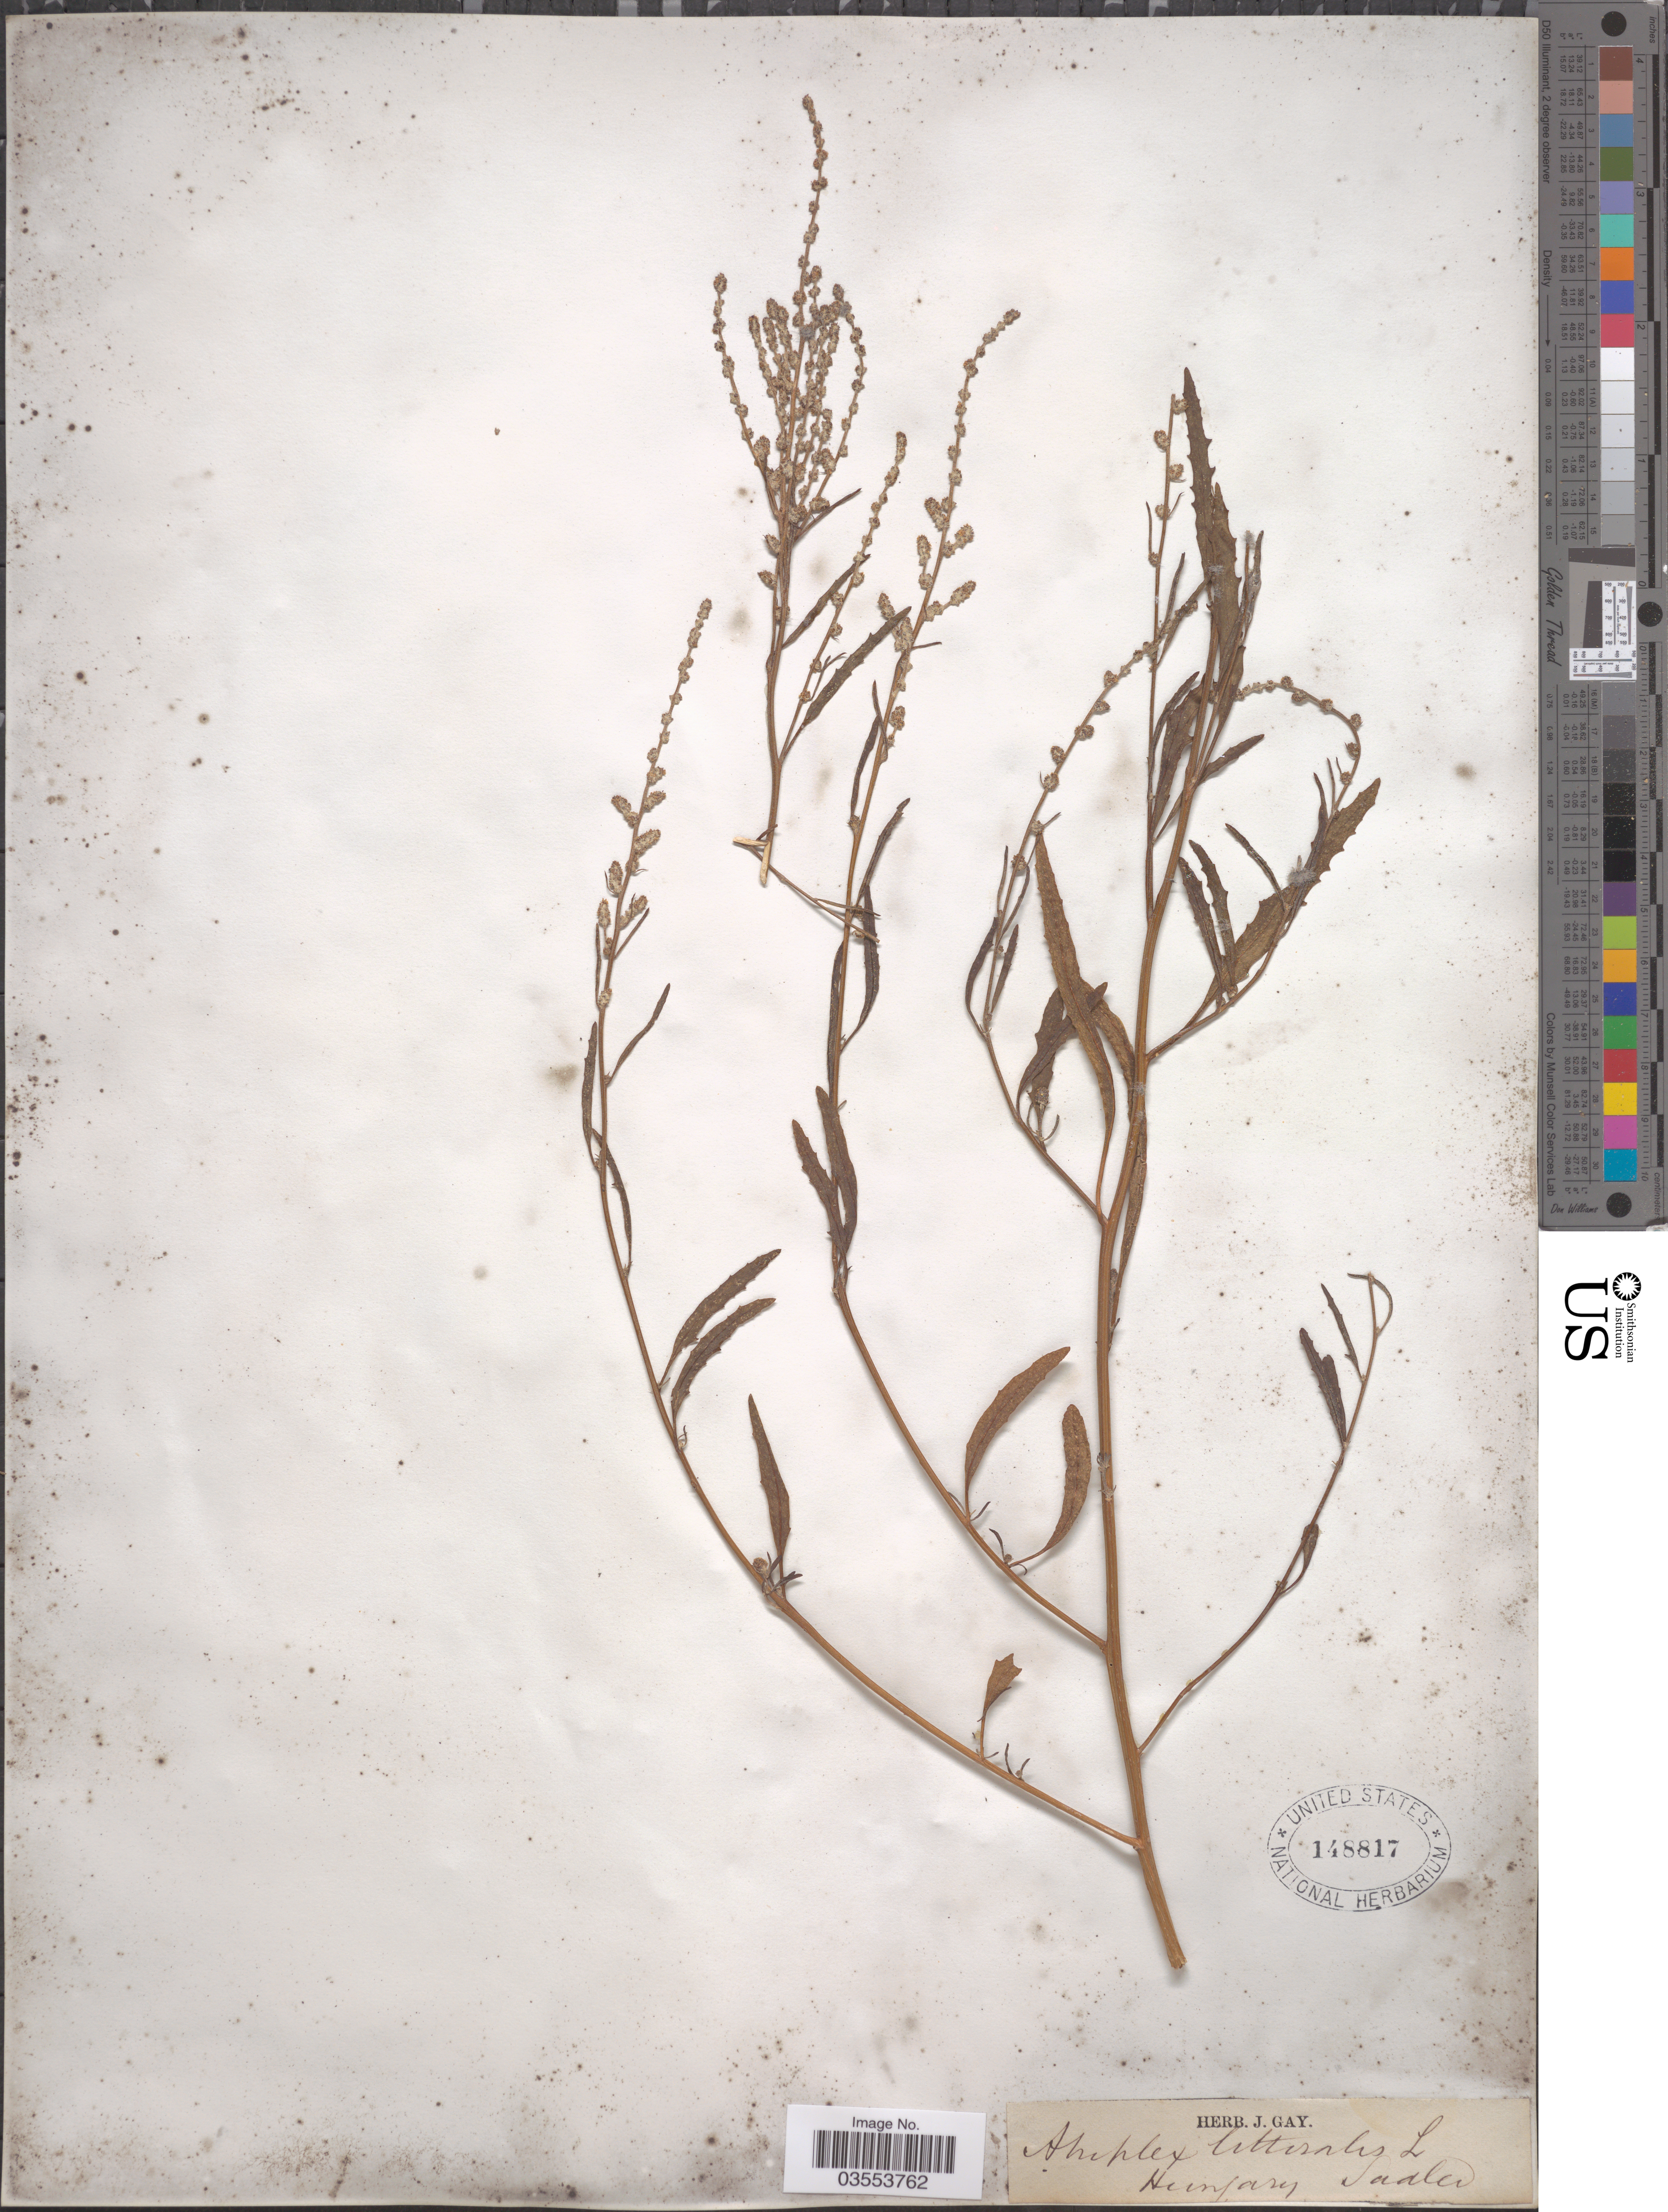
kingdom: Plantae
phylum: Tracheophyta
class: Magnoliopsida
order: Caryophyllales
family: Amaranthaceae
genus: Atriplex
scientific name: Atriplex littoralis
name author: L.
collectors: -. Sadler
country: Hungary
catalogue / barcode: US 148817